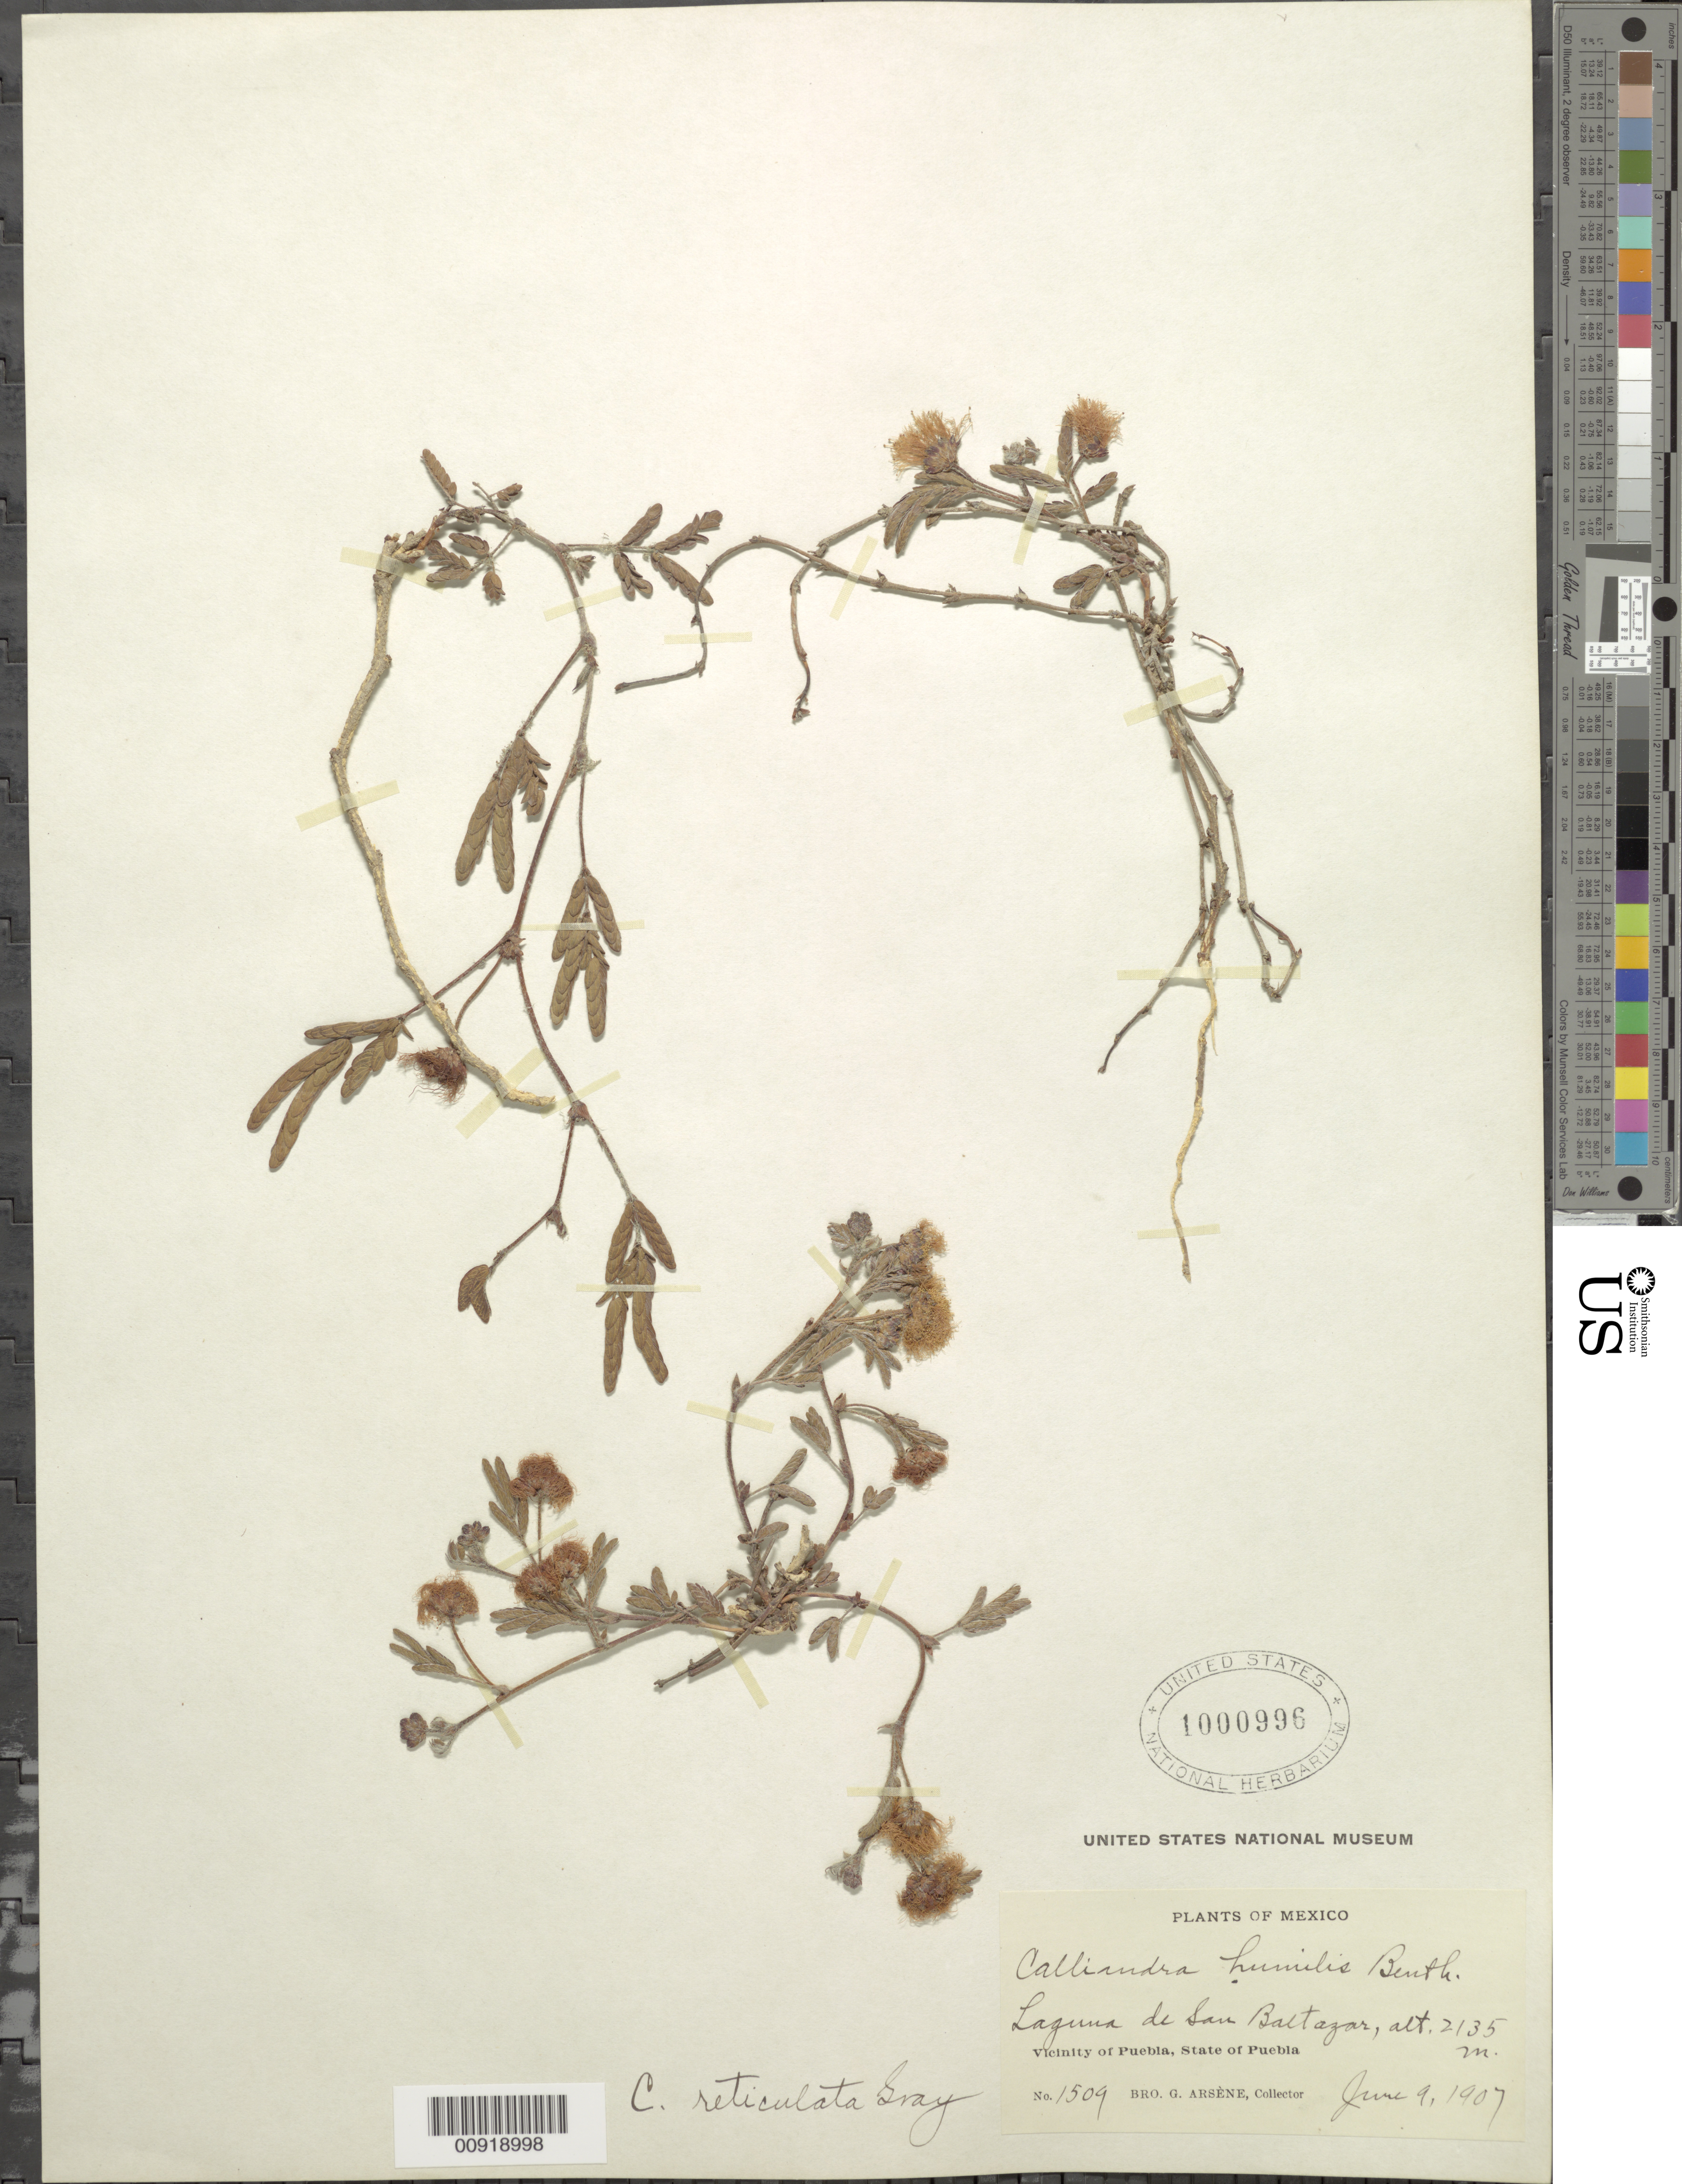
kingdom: Plantae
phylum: Tracheophyta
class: Magnoliopsida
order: Fabales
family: Fabaceae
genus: Calliandra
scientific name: Calliandra humilis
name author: Benth.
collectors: Bro. G. Arsène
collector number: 1509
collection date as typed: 09 Jun 1907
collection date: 1907-06-09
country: Mexico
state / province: Puebla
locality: Laguna de San Baltazar. Vicinity of Puebla, State of Puebla.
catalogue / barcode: US 1000996